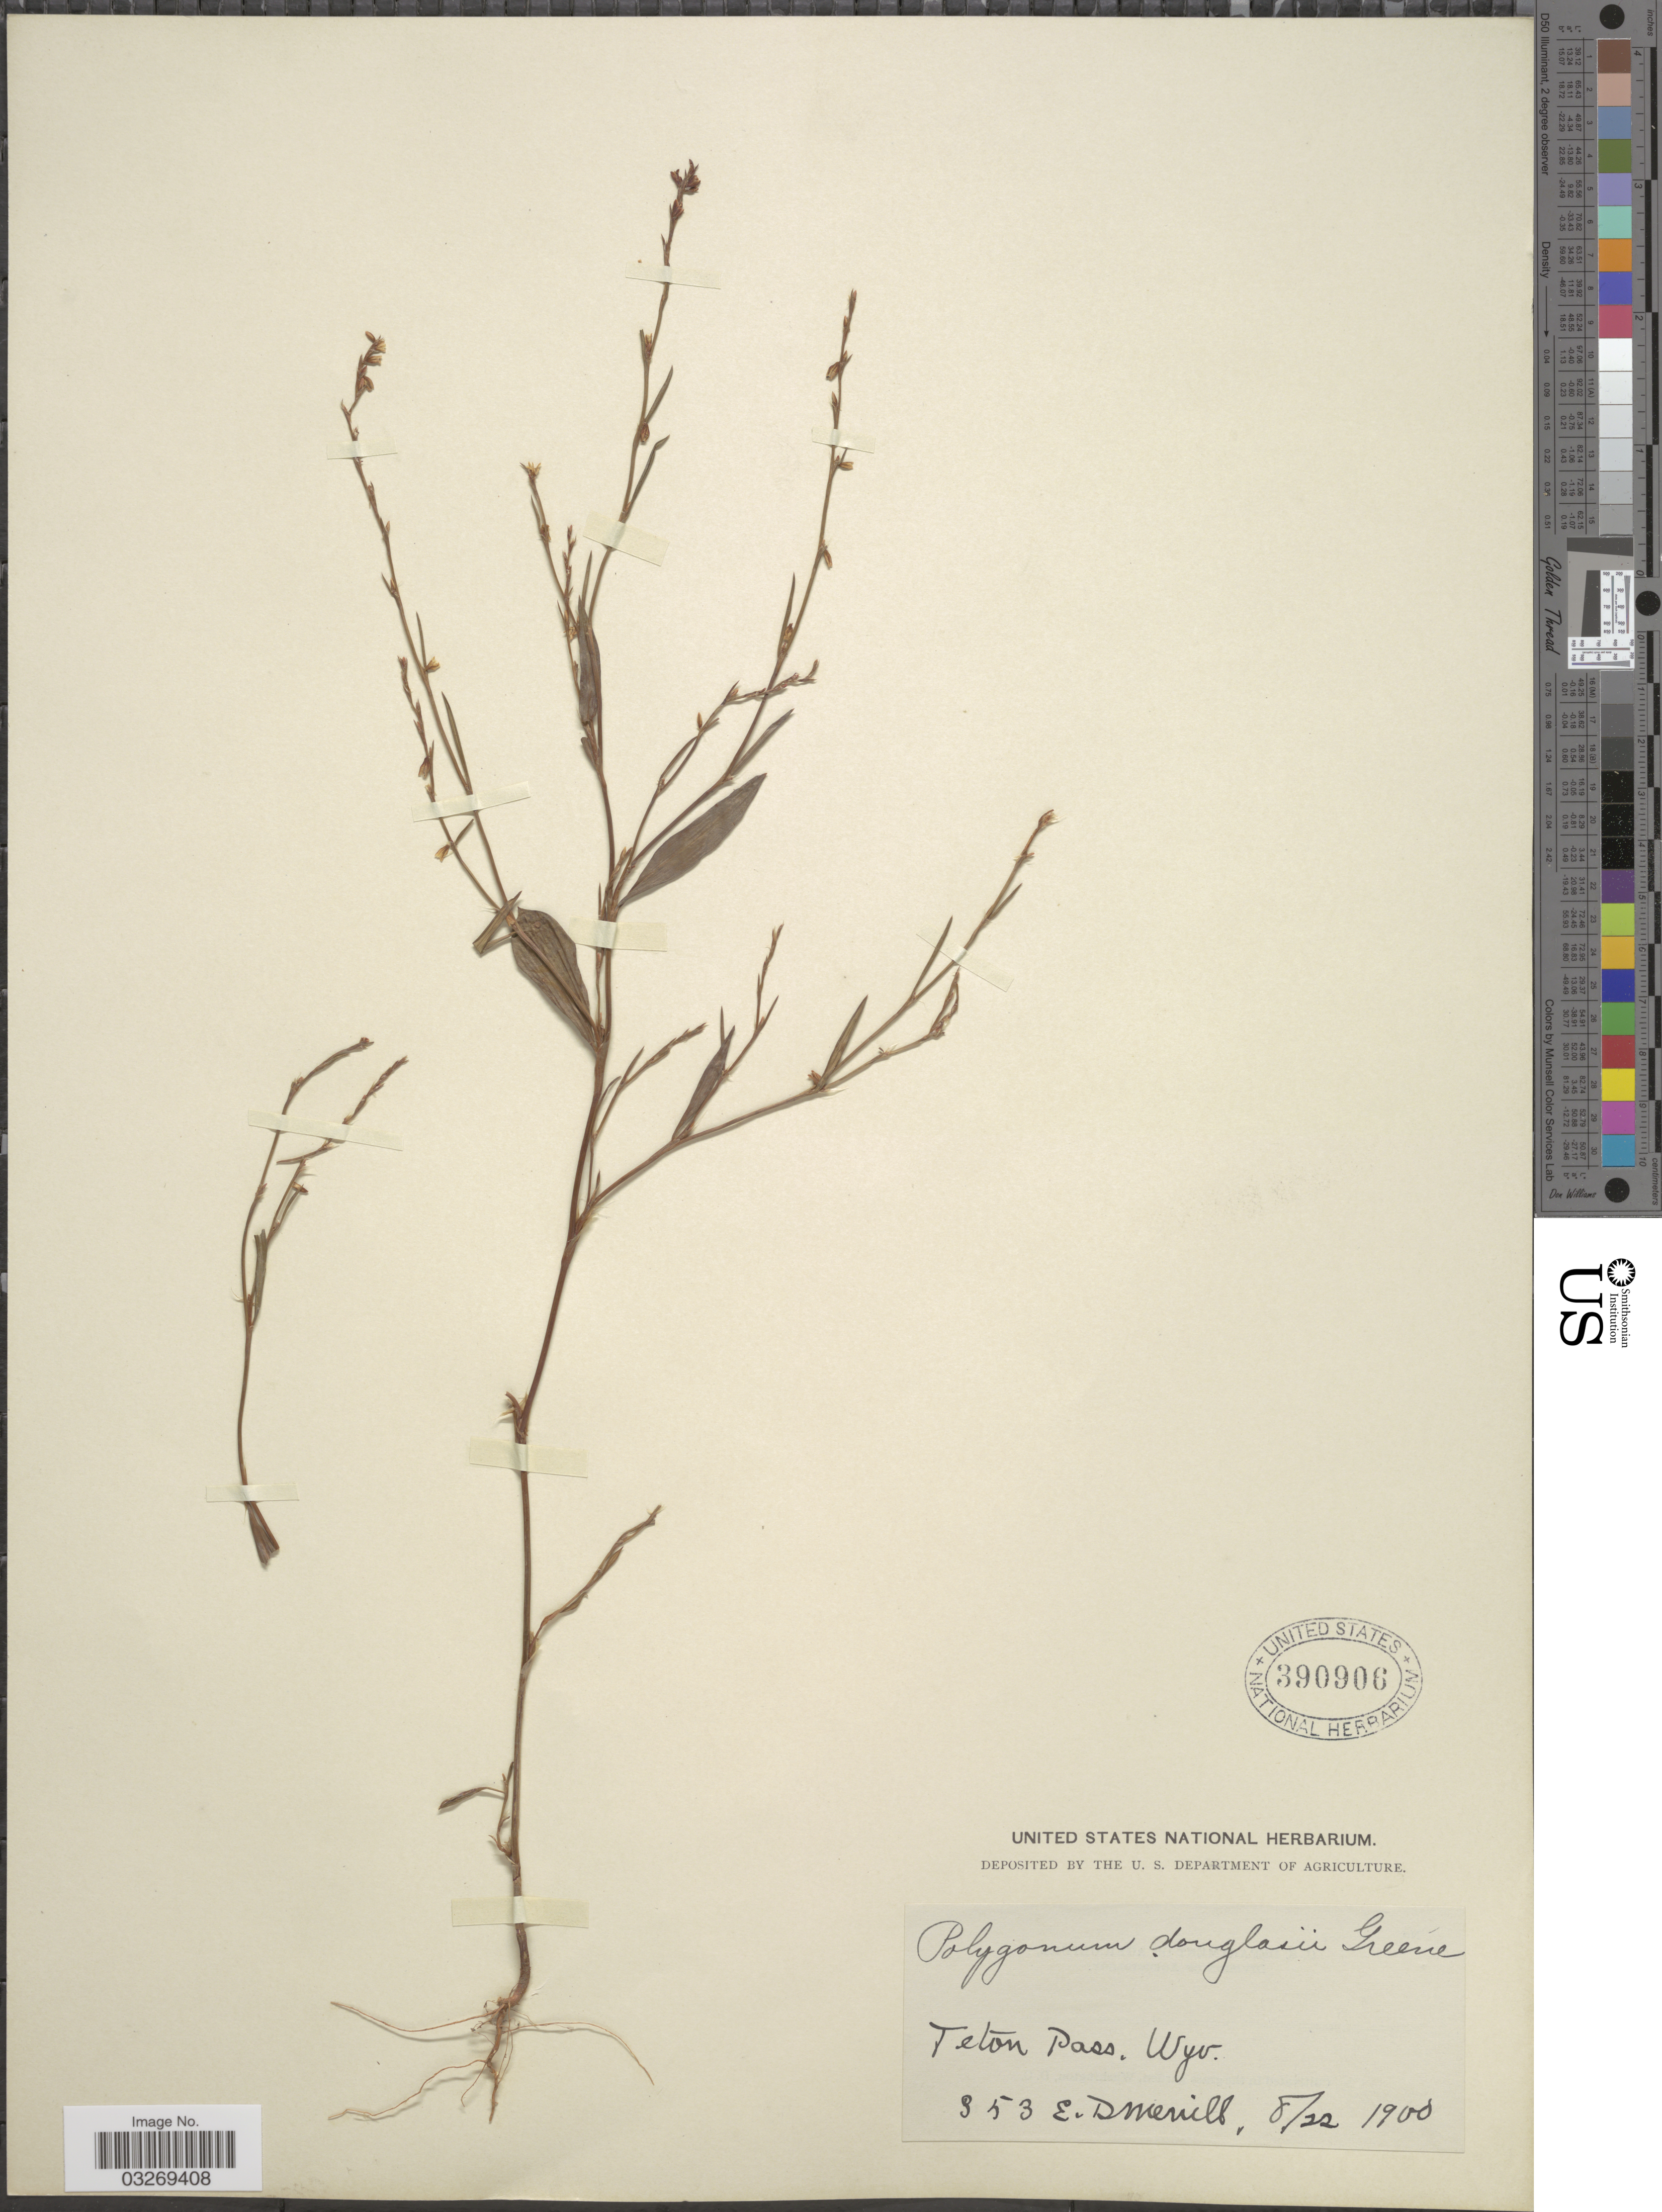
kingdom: Plantae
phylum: Tracheophyta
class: Magnoliopsida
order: Caryophyllales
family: Polygonaceae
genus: Polygonum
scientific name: Polygonum douglasii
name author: Greene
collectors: E. D. Merrill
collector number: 353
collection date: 1900-08-22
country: United States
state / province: Wyoming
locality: Teton Pass.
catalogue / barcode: US 390906